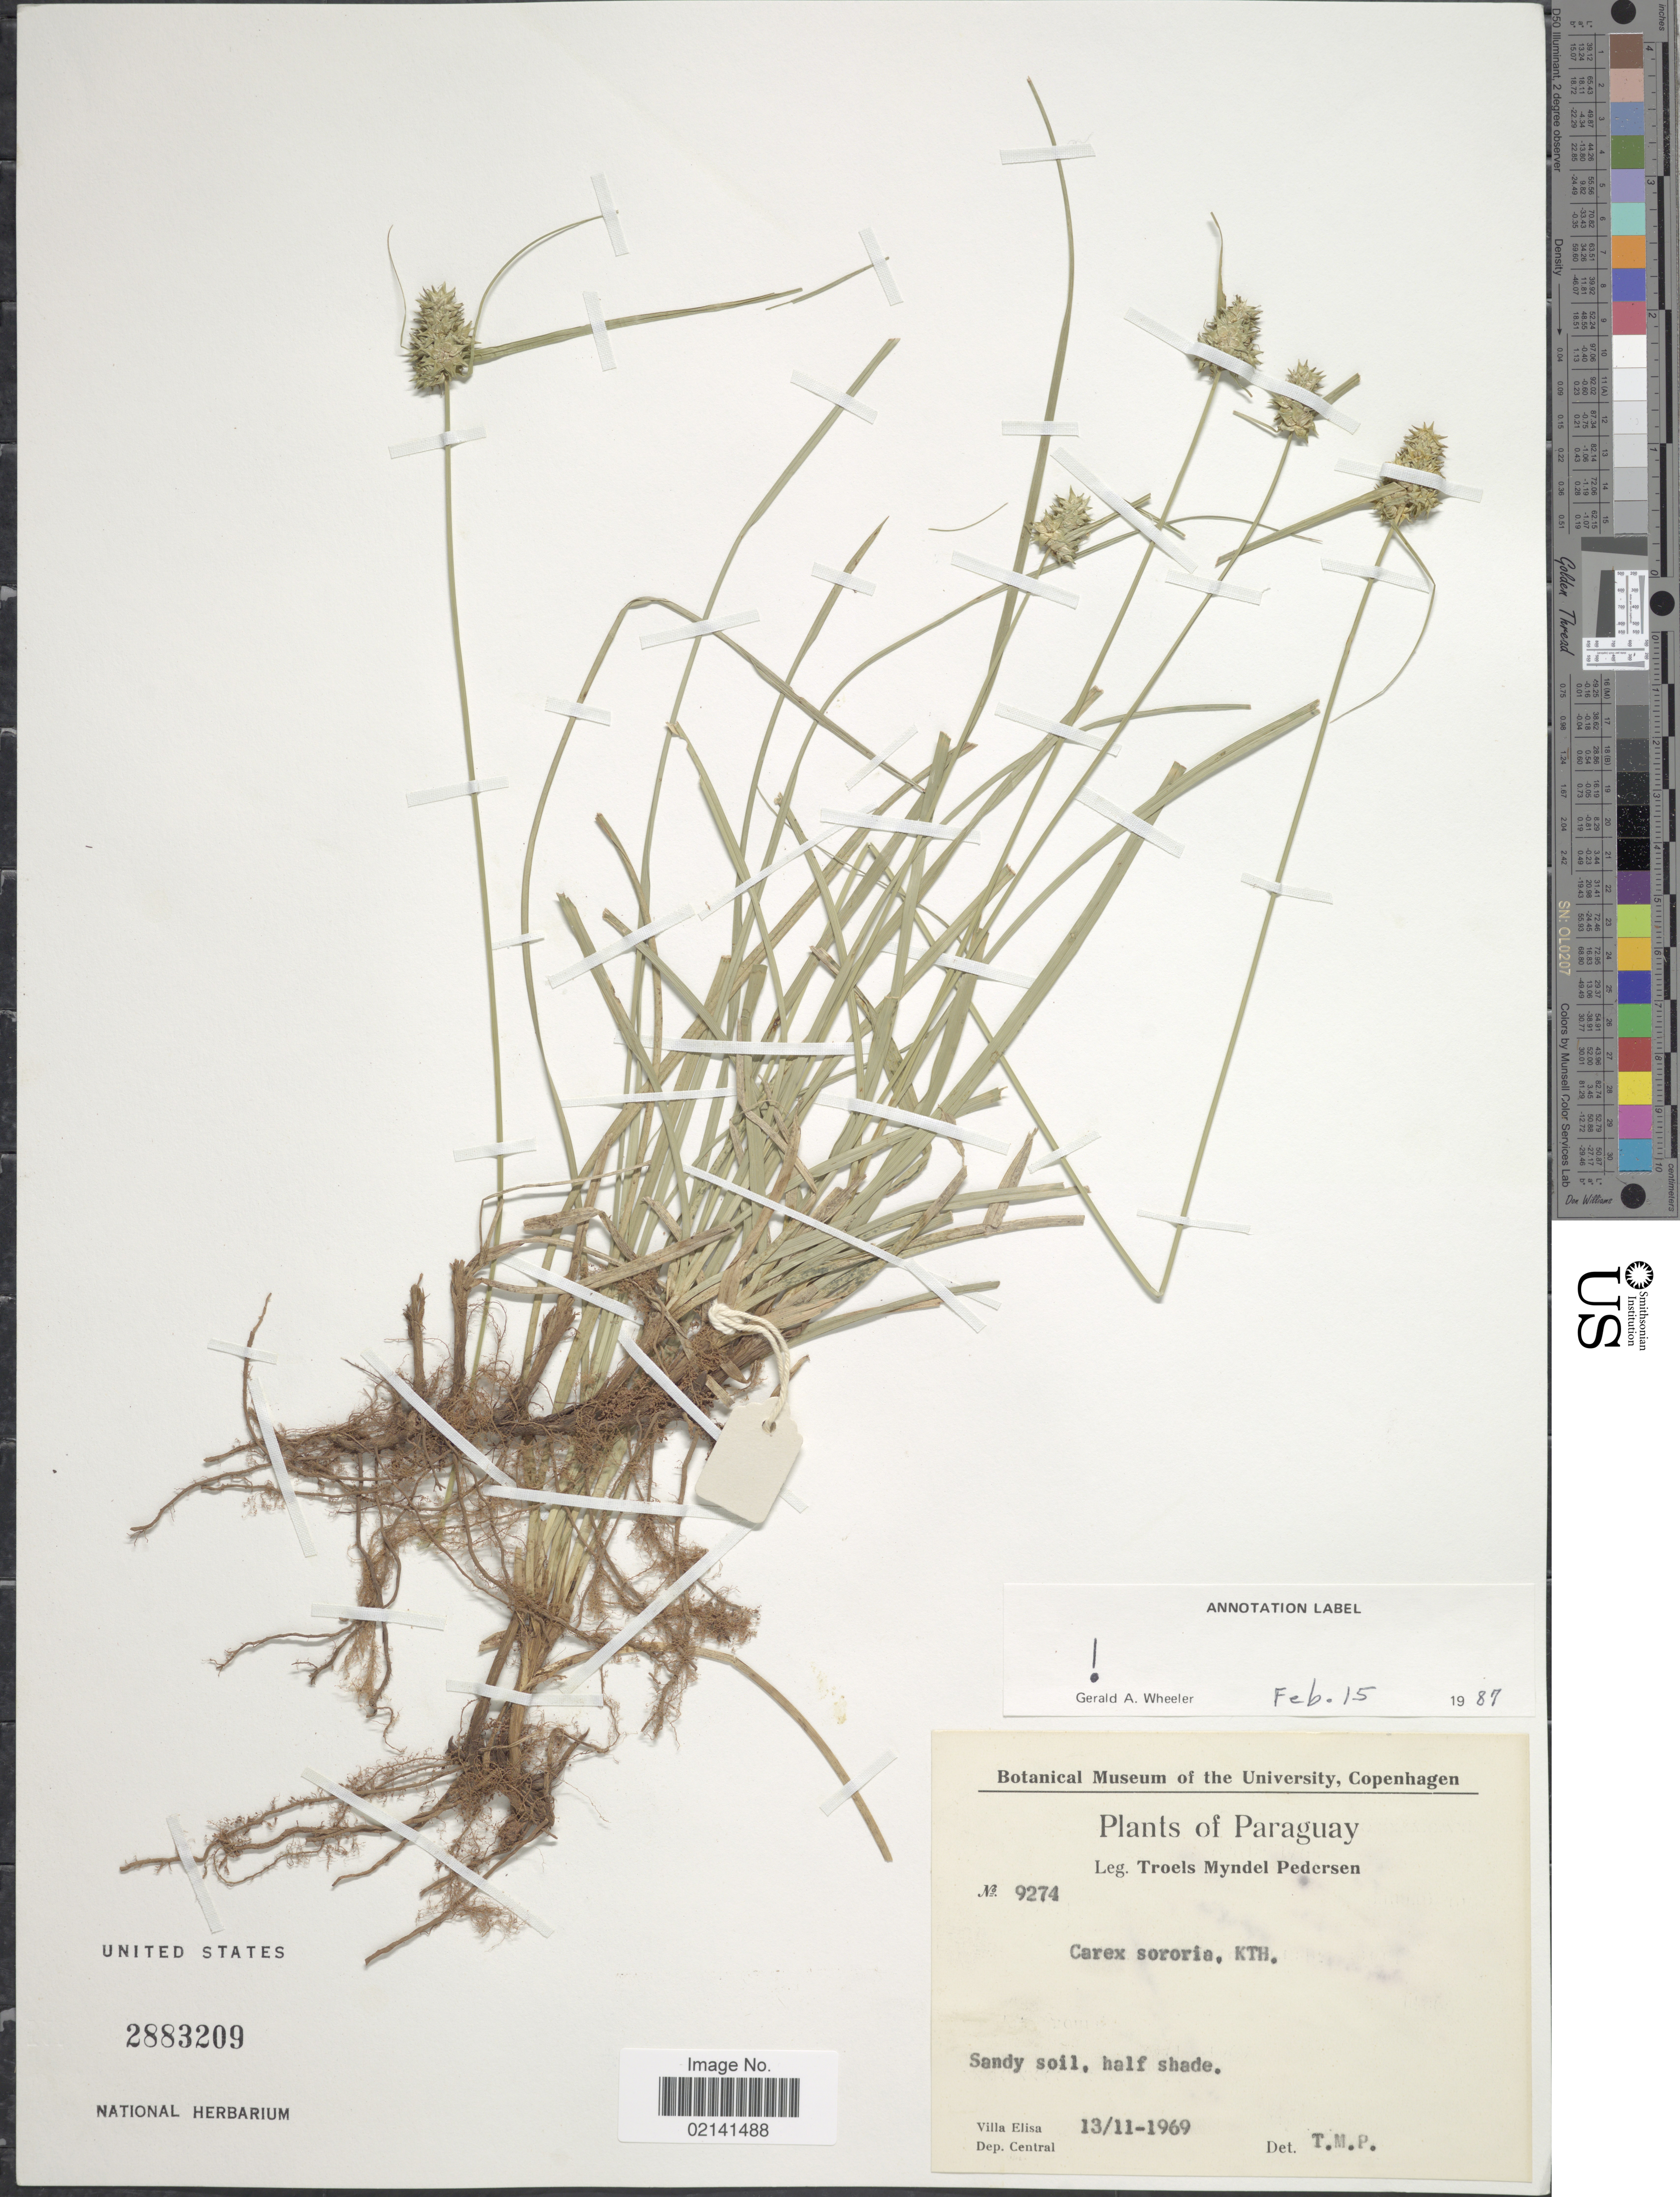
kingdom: Plantae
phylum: Tracheophyta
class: Liliopsida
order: Poales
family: Cyperaceae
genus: Carex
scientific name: Carex sororia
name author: Kunth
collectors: T. Pederson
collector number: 9274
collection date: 1969-11-13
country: Paraguay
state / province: Central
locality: Villa Elisa, Dep. Central.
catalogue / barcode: US 2883209